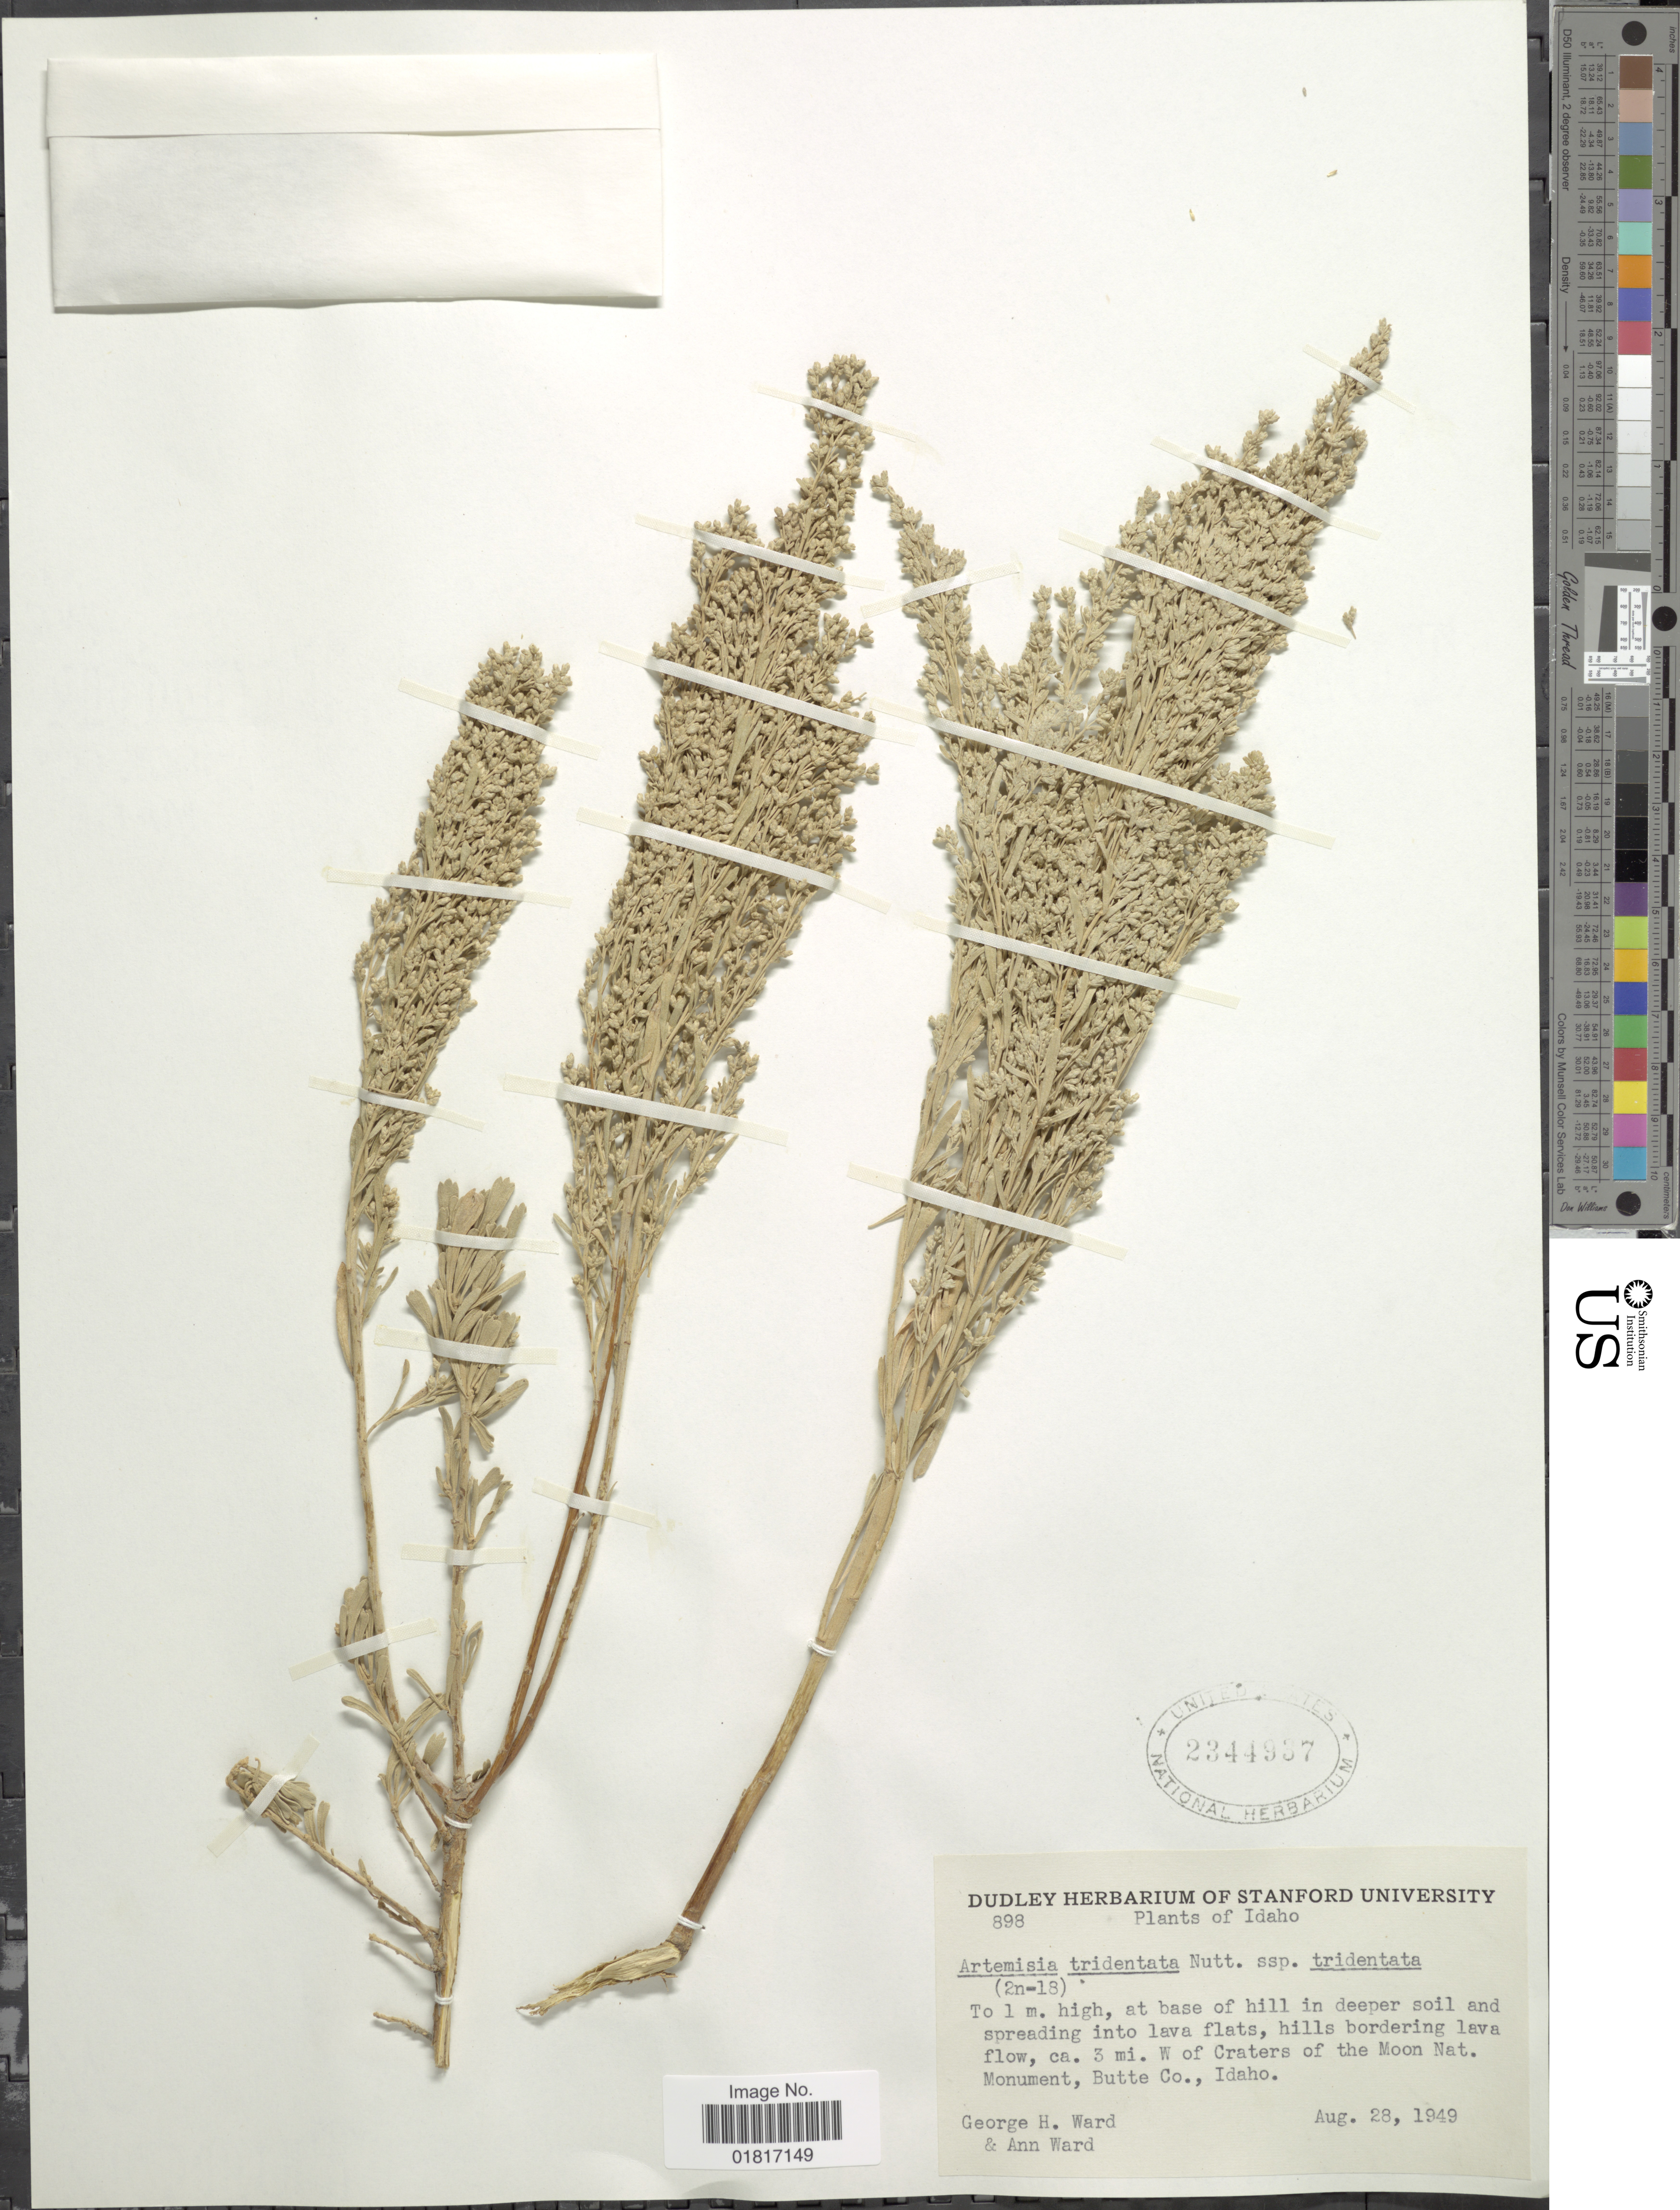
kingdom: Plantae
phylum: Tracheophyta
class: Magnoliopsida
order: Asterales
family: Asteraceae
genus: Artemisia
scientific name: Artemisia tridentata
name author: Nutt.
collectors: G. H. Ward & A. Ward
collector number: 898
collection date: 1949-08-28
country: United States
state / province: Idaho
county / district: Butte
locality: At base of hill in deeper soil and spreading into lava flats, hills bordering lava flow, ca. 3 mi W of Craters of the Moon Nat Monument, Buute Co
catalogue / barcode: US 2344937